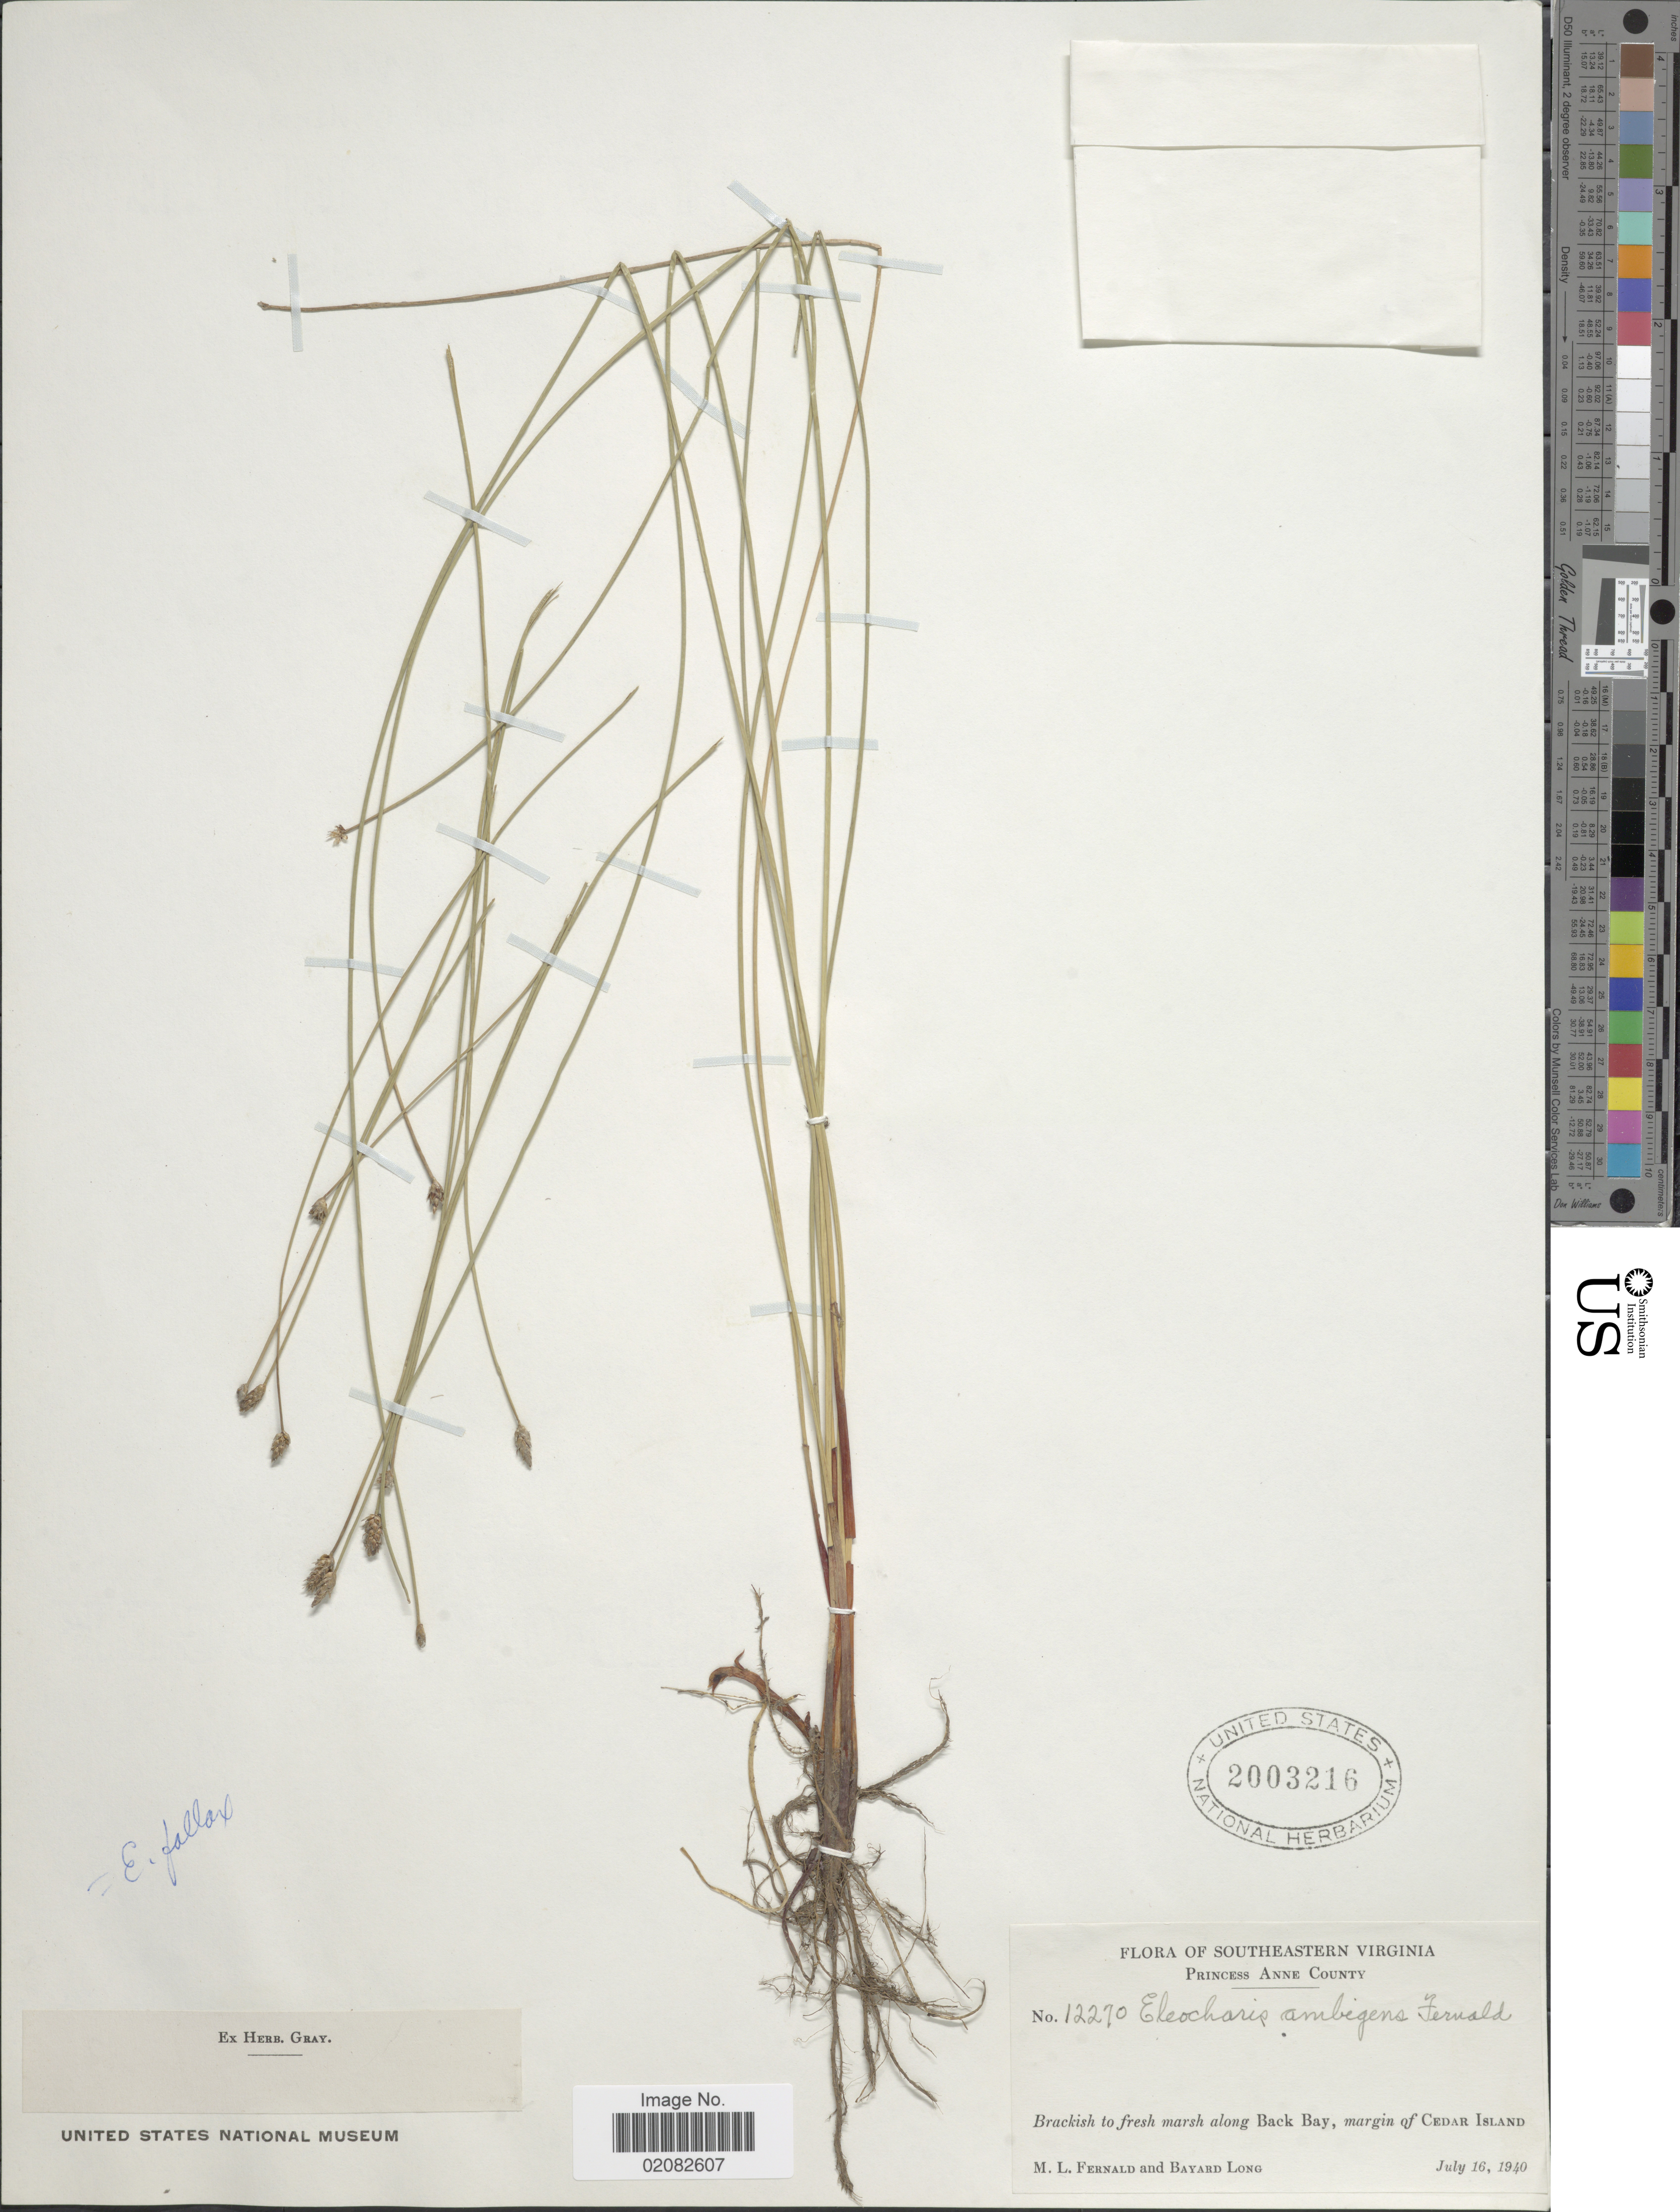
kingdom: Plantae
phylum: Tracheophyta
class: Liliopsida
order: Poales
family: Cyperaceae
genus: Eleocharis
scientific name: Eleocharis fallax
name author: Weath.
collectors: M. L. Fernald & B. Long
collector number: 12270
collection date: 1940-07-16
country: United States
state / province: Virginia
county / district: City of Virginia Beach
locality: Southeastern Virginia, Princess Anne (=historic county name) County, along Back Bay, margin of Cedar Island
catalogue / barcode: US 2003216